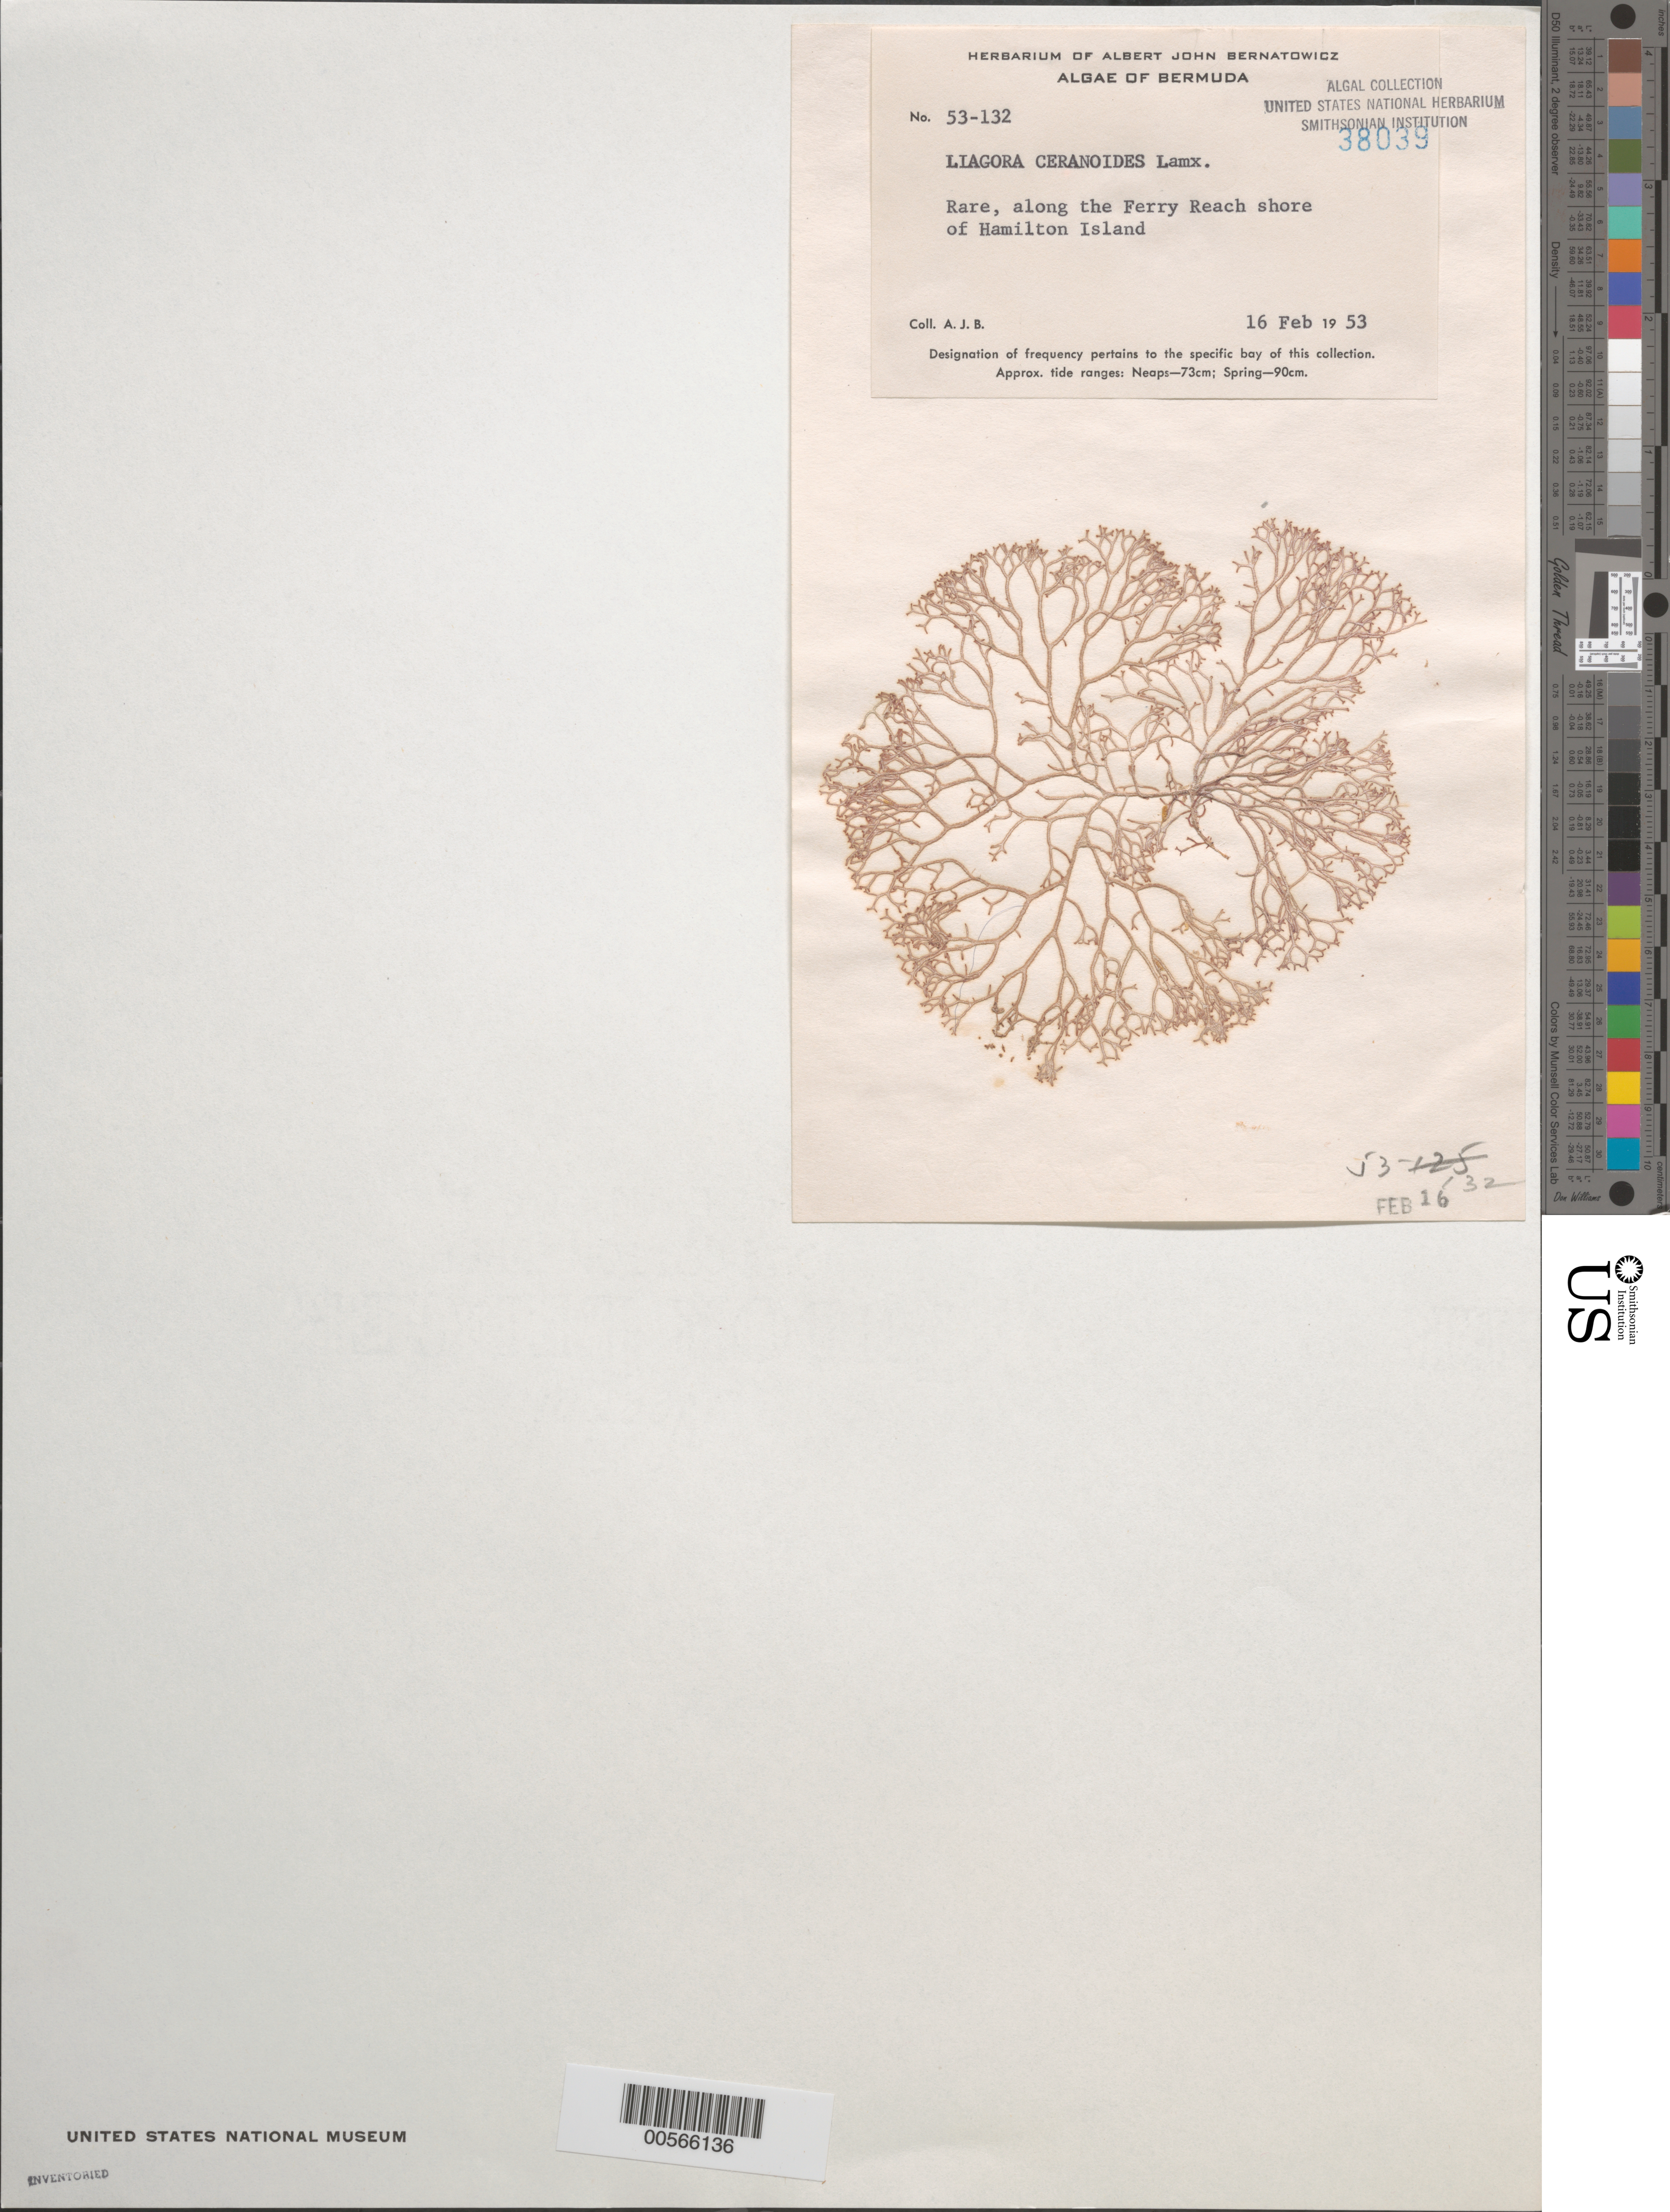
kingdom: Plantae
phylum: Rhodophyta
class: Florideophyceae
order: Nemaliales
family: Liagoraceae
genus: Liagora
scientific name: Liagora ceranoides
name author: J.V.Lamouroux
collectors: A. Bernatowicz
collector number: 53-132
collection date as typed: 16 Feb 1953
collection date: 1953-02-16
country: Bermuda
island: Bermuda Island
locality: Ferry Reach shore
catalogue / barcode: US 38039